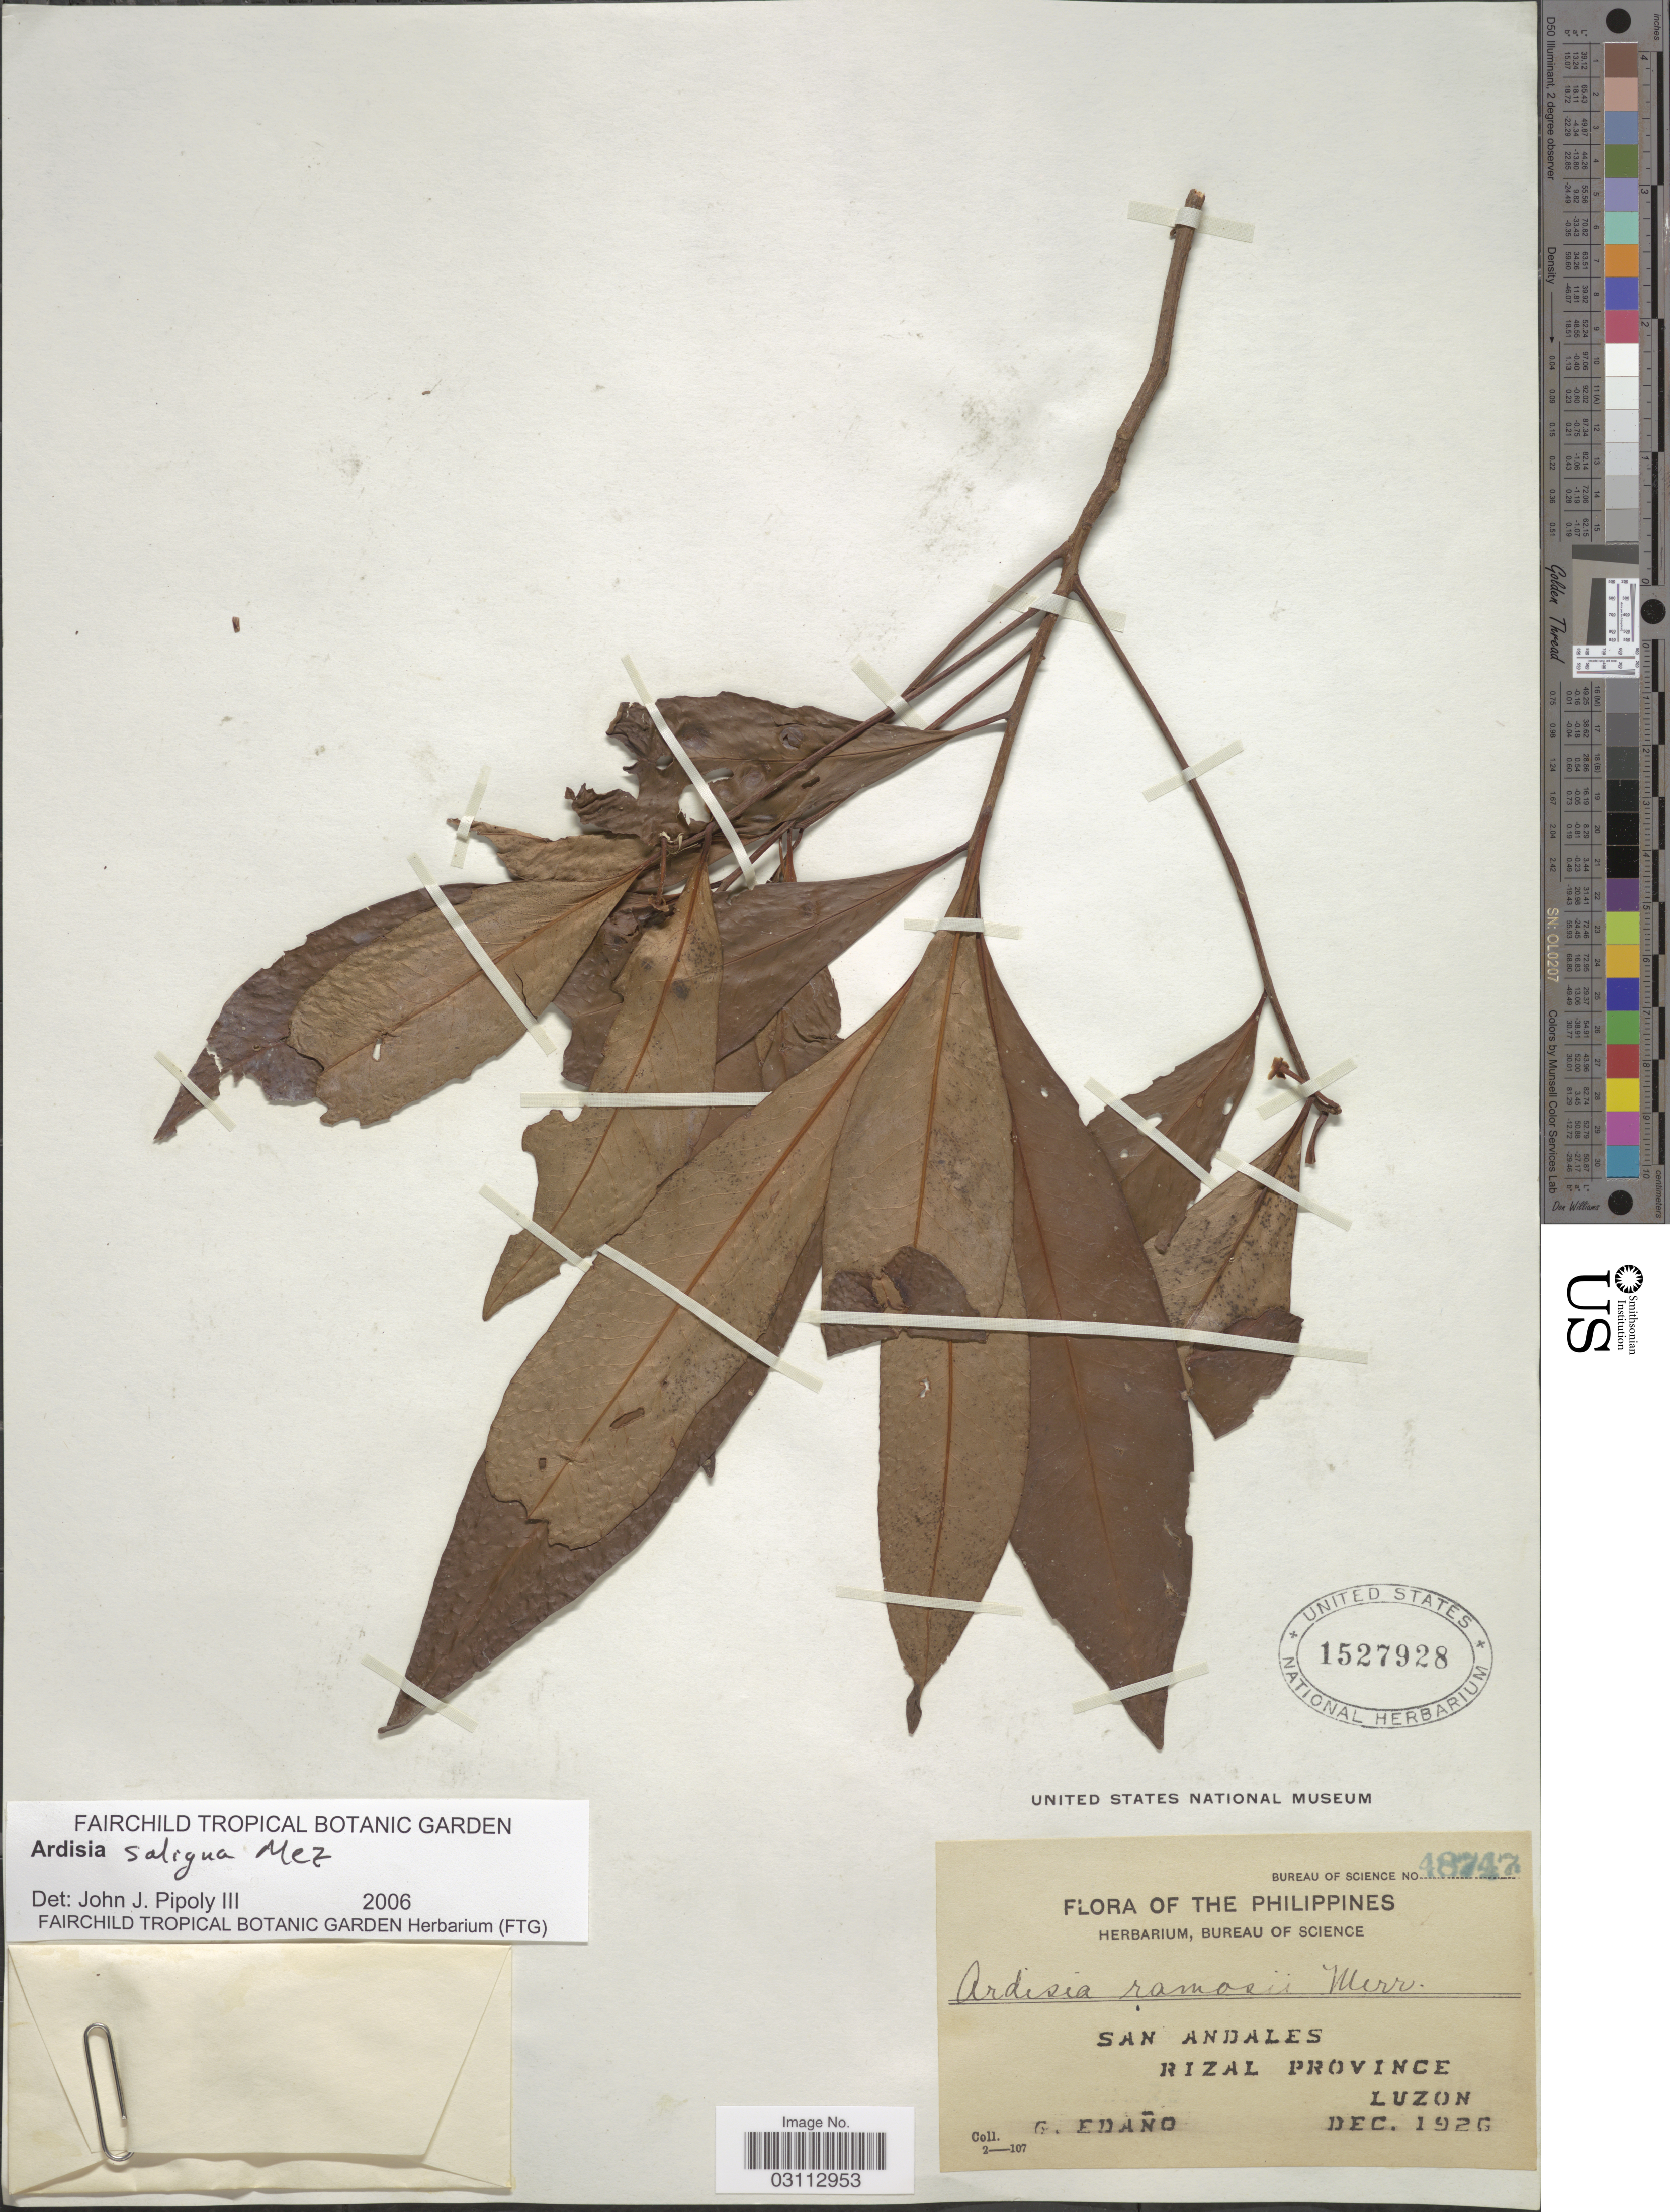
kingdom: Plantae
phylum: Tracheophyta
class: Magnoliopsida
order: Ericales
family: Primulaceae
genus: Ardisia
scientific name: Ardisia saligna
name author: Mez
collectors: G. Edaño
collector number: Bureau of Science 48747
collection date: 1926-12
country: Philippines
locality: San Andales. Rizal Province. Luzon.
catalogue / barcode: US 1527928